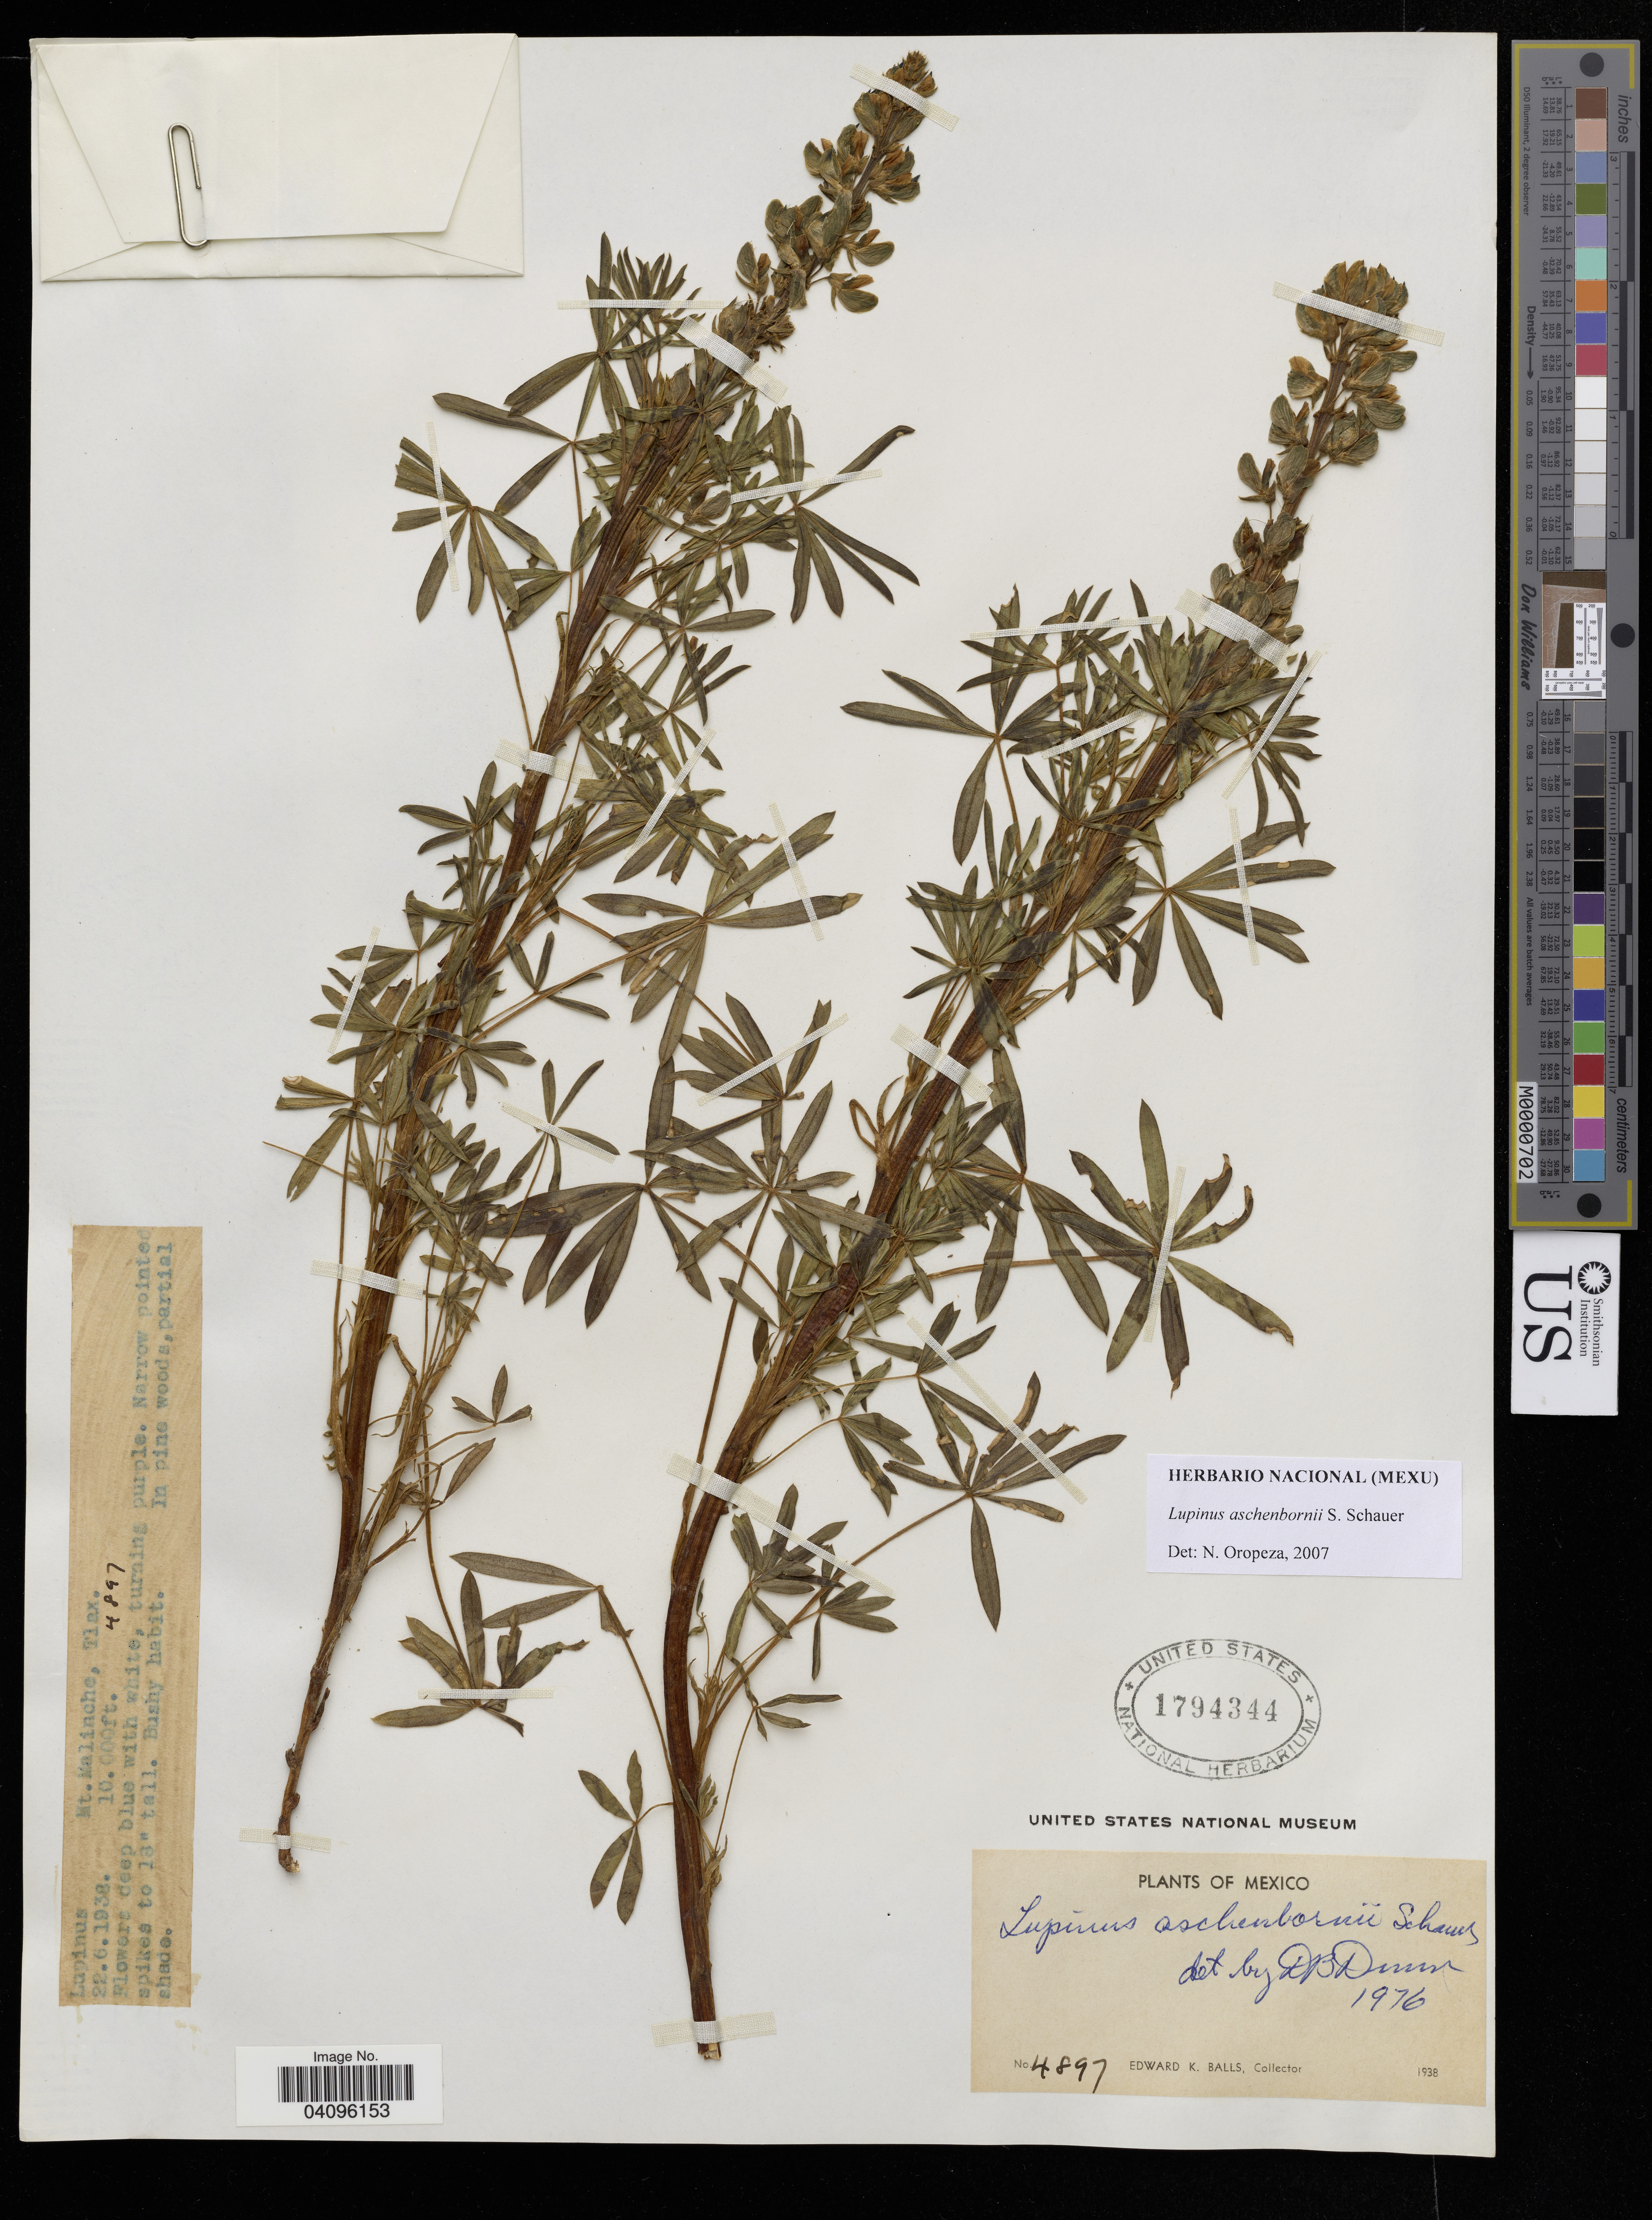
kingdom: Plantae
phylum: Tracheophyta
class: Magnoliopsida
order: Fabales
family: Fabaceae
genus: Lupinus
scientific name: Lupinus aschenbornii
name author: S. Schauer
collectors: E. K. Balls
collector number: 4897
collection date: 1938-06-22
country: Mexico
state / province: Tlaxcala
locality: Mt. Malinche.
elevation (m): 3048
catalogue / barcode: US 1794344